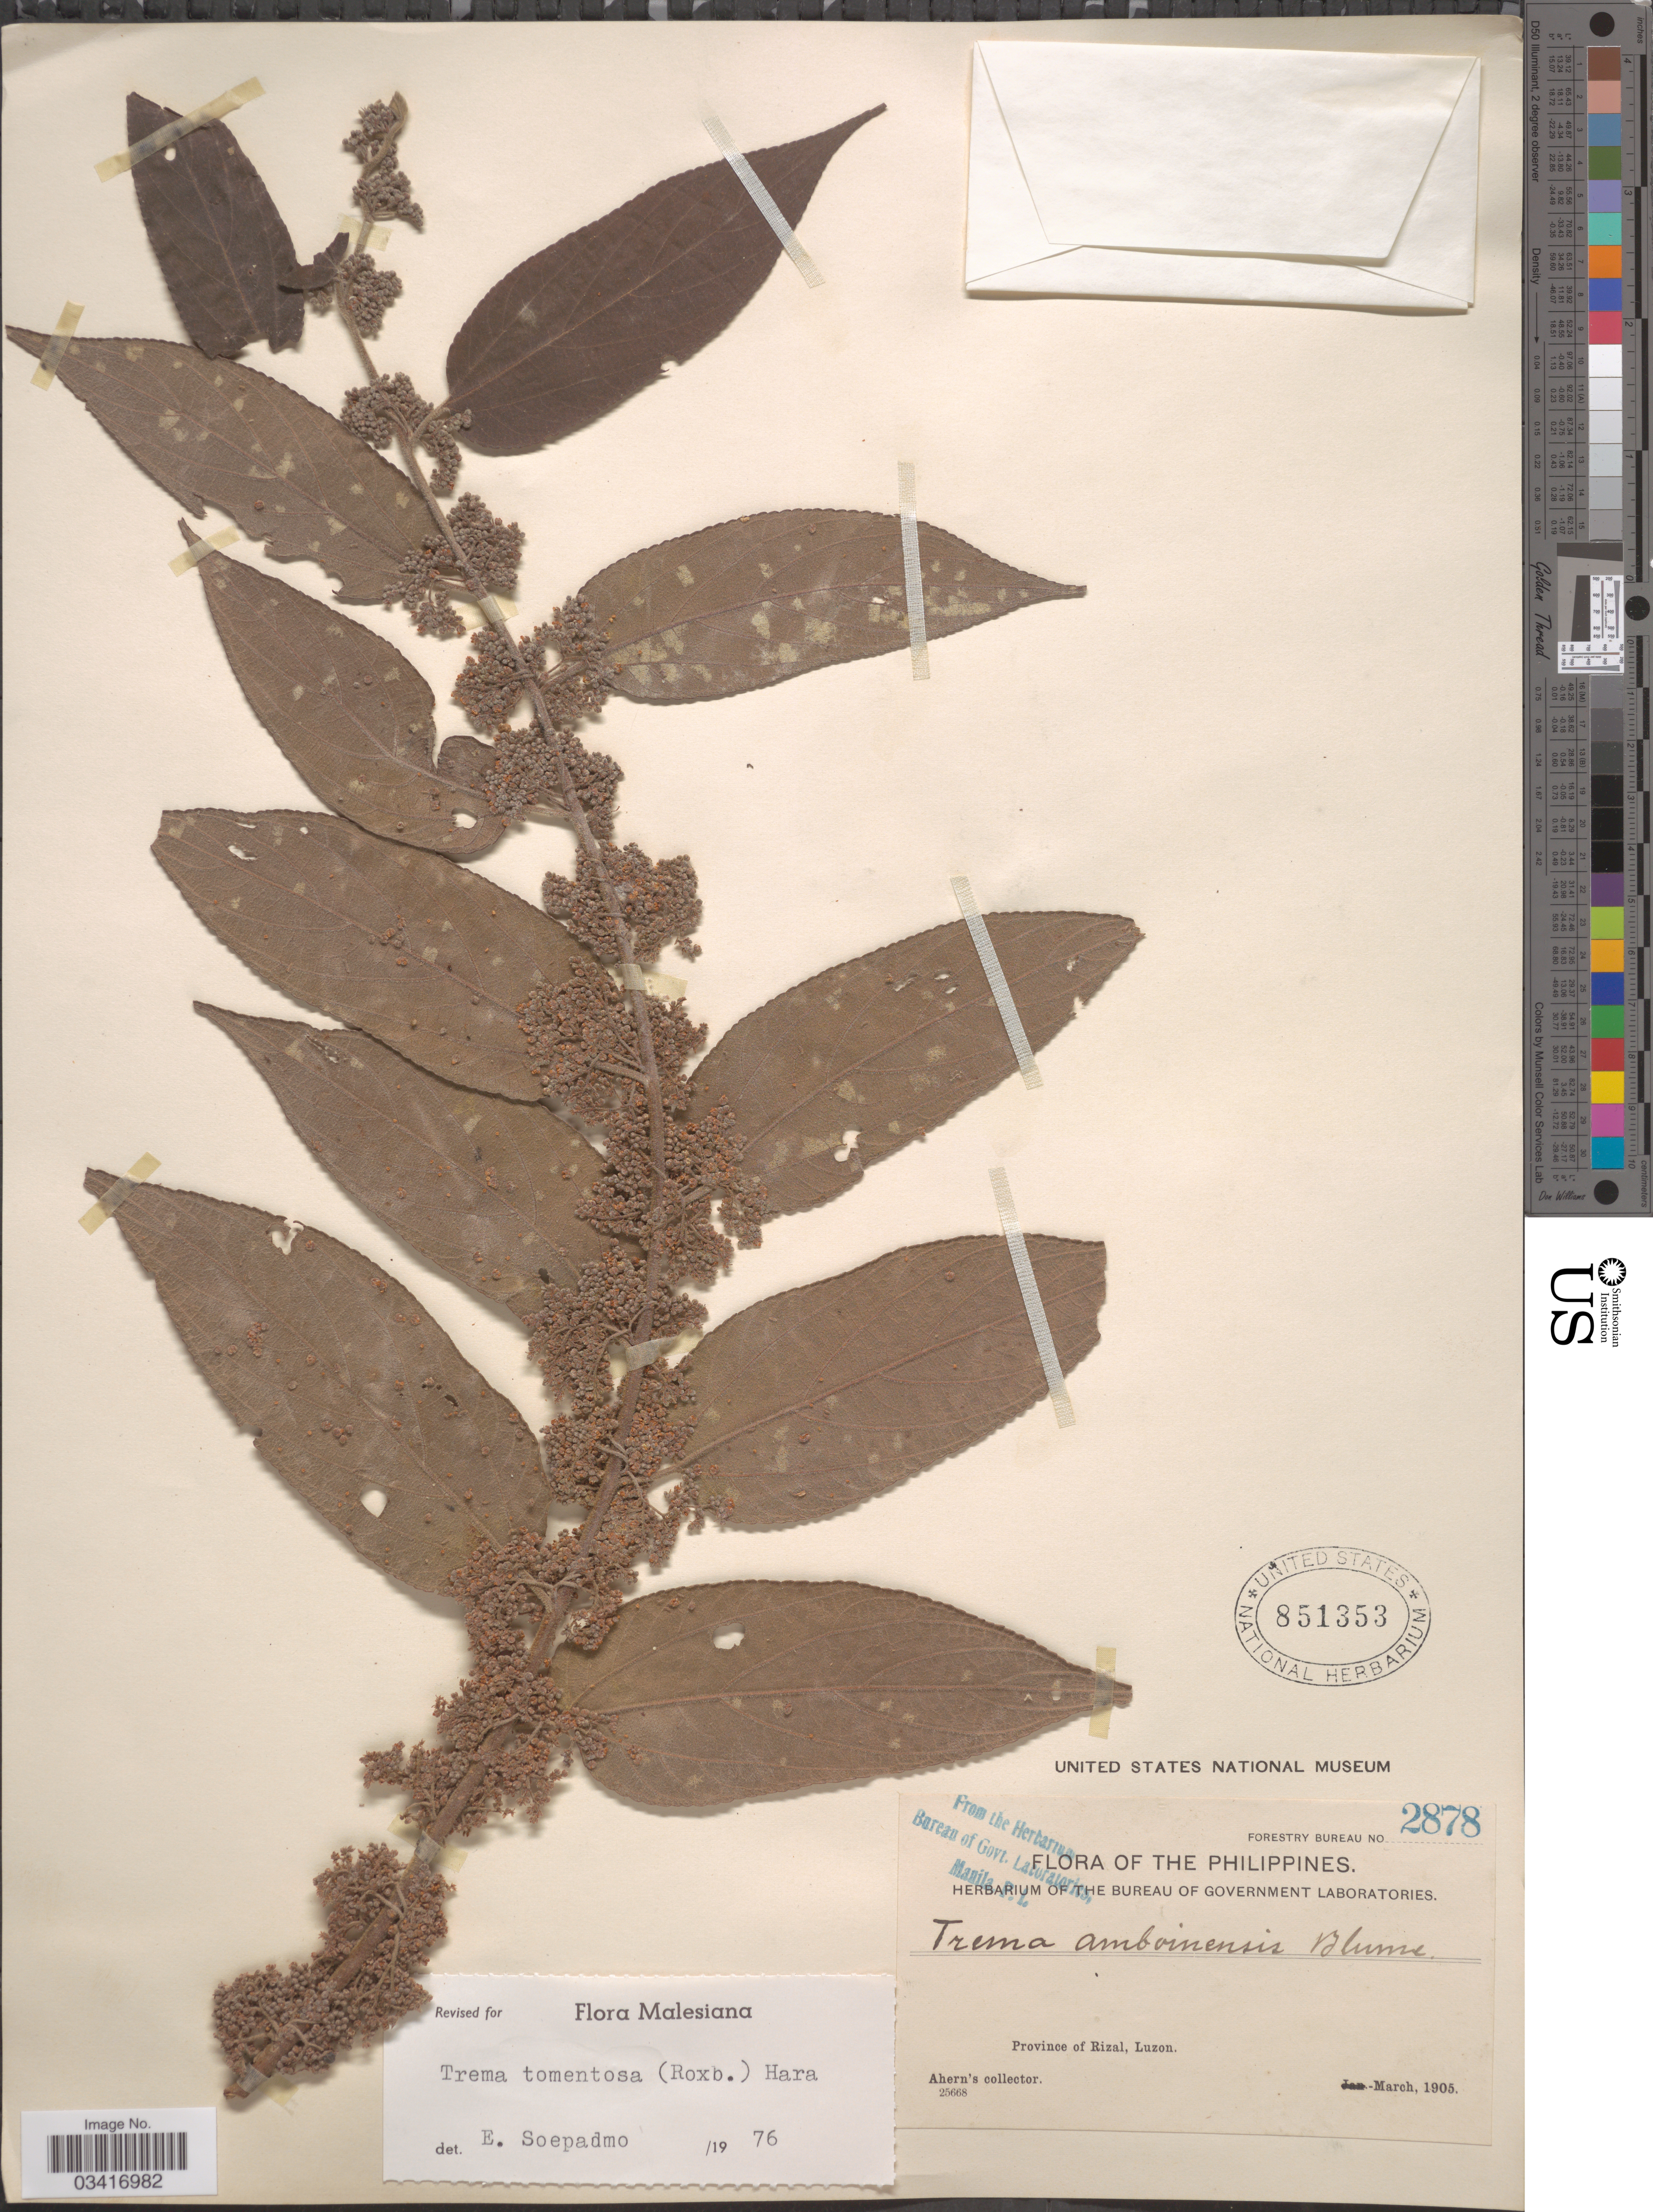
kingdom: Plantae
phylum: Tracheophyta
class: Magnoliopsida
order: Rosales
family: Cannabaceae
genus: Trema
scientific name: Trema tomentosum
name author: (Roxb.) Y. Hara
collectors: Ahern's collector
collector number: Forestry Bureau 2878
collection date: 1905-03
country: Philippines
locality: Province of Rizal, Luzon.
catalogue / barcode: US 851353